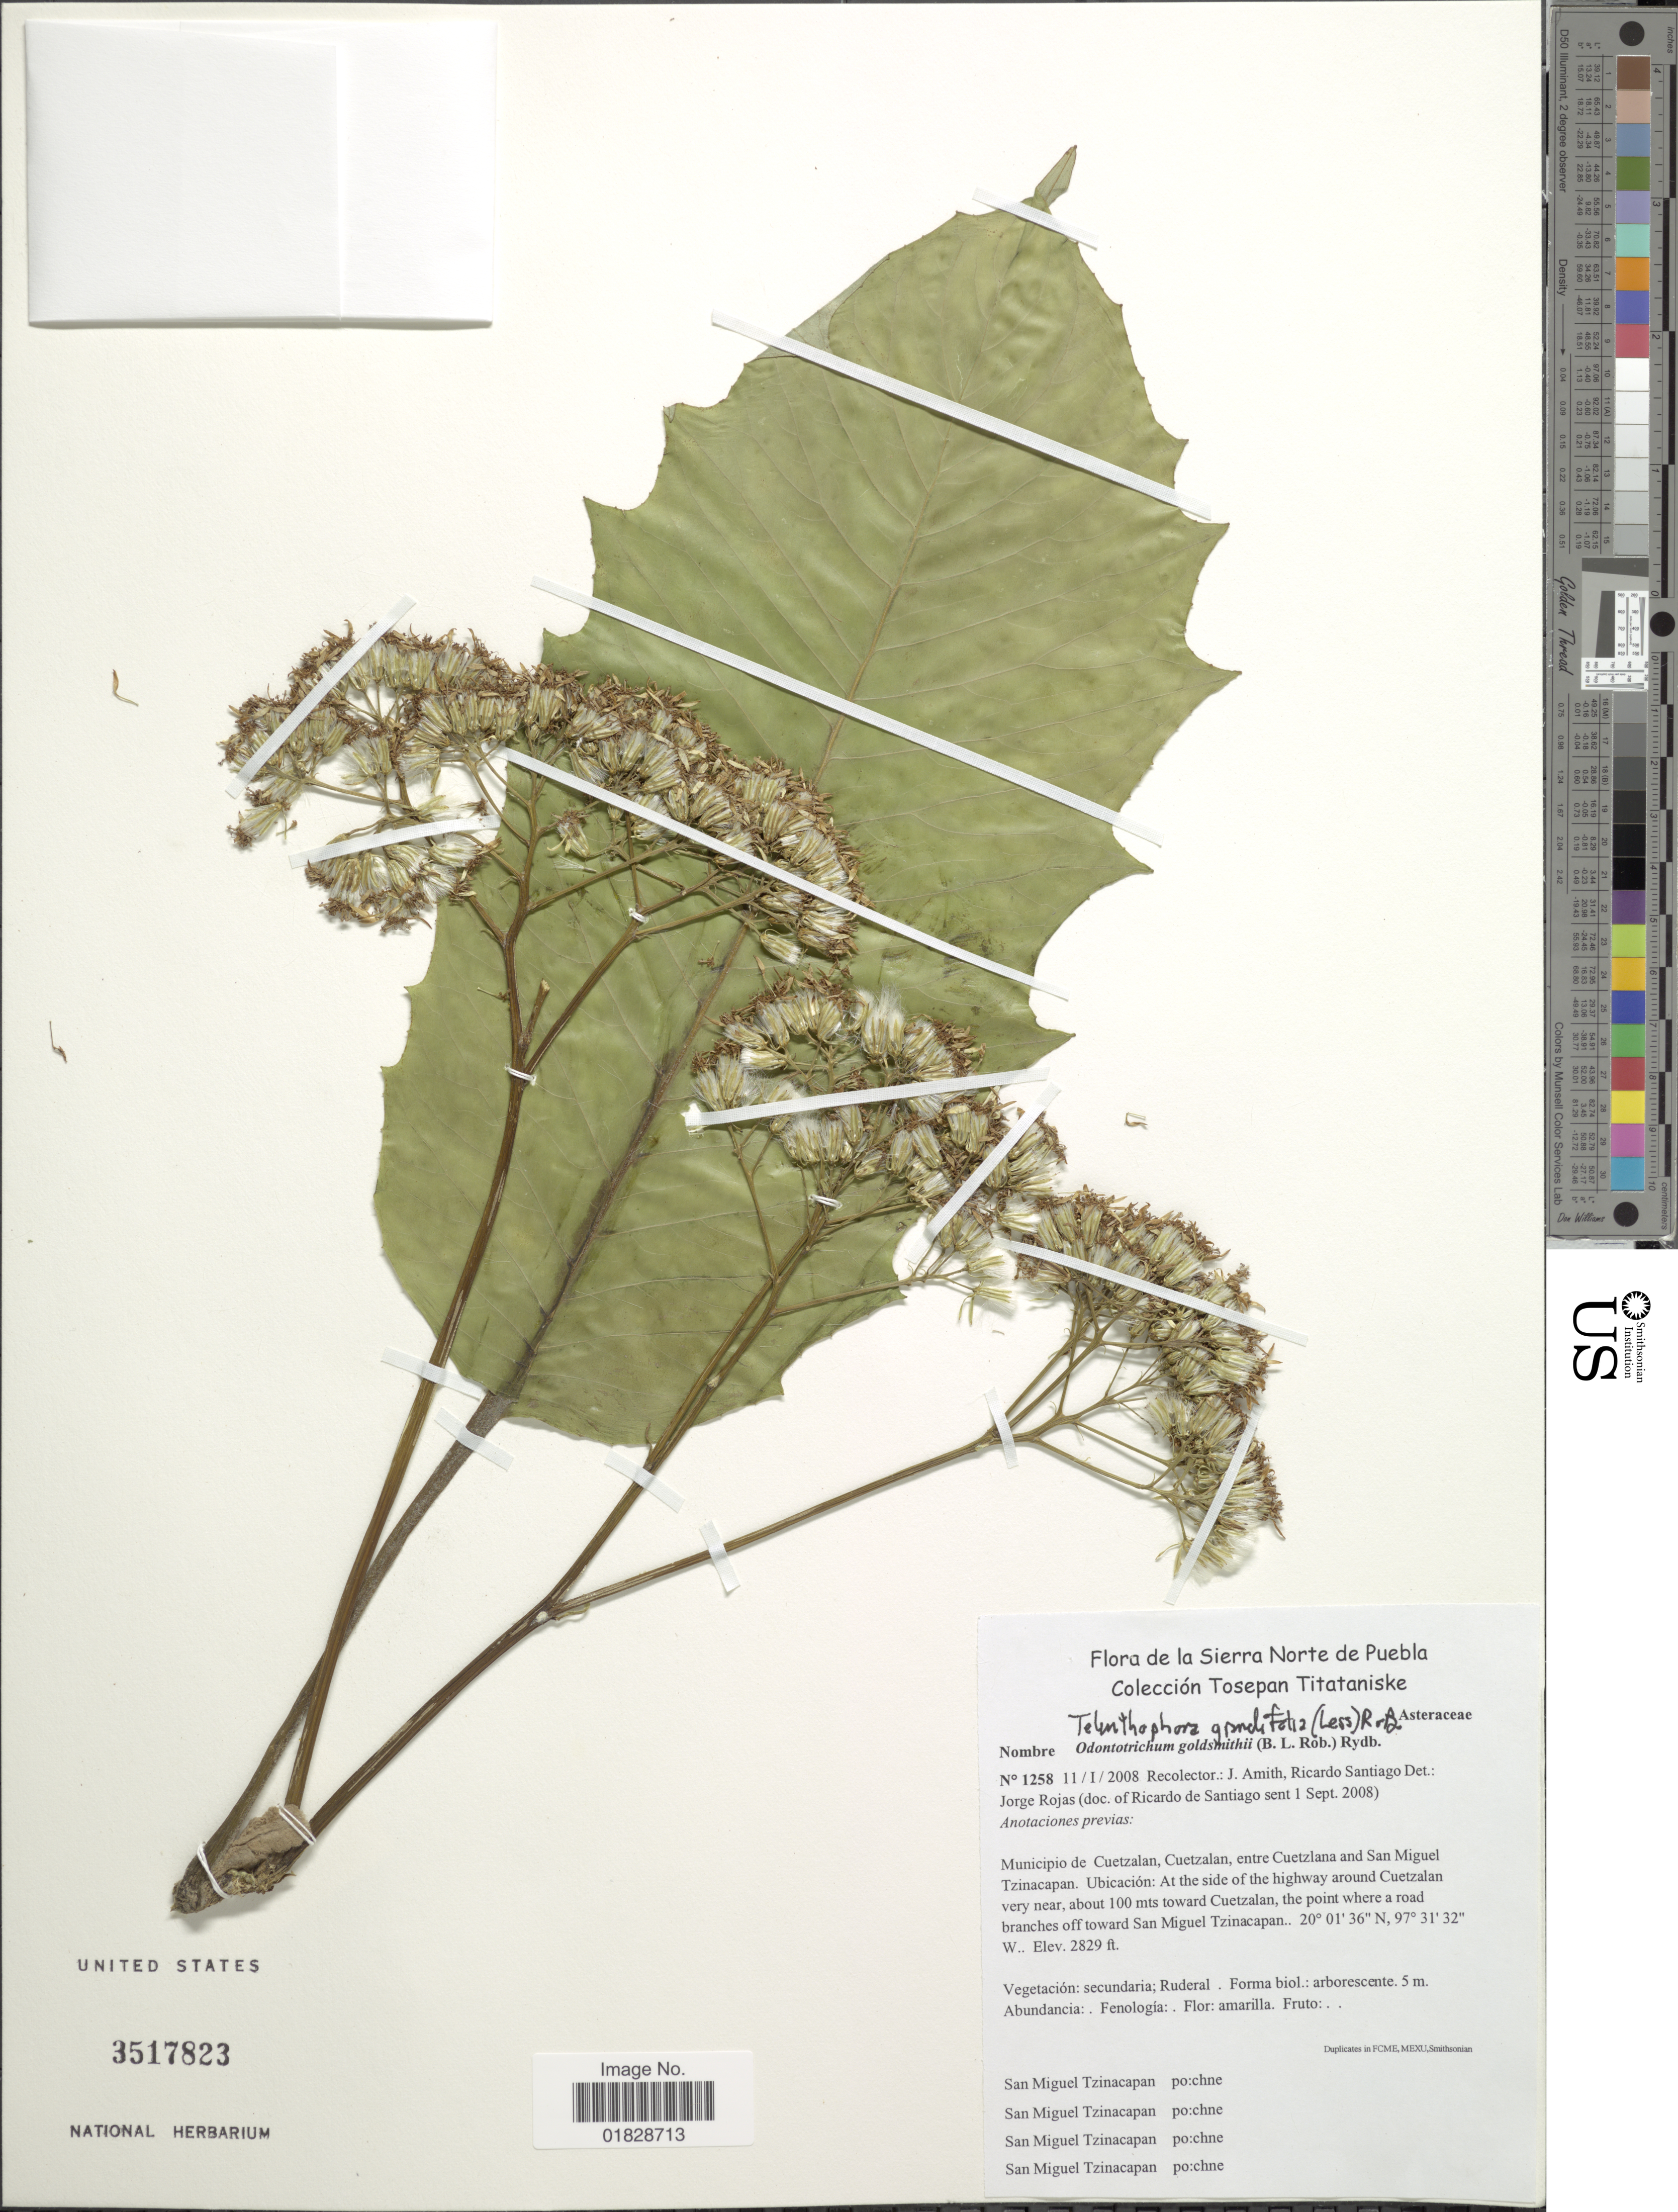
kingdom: Plantae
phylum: Tracheophyta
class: Magnoliopsida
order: Asterales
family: Asteraceae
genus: Telanthophora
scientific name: Telanthophora grandifolia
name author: (Less.) H. Rob. & Brettell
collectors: J. D. Amith & R. Santiago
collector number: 1258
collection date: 2008-01-11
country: Mexico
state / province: Puebla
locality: Sierra Norte de Puebla. Colección Tosepan Titataniske. Municipio de Cuetzalan, Cuetzalan, entre Cuetzalana and San Miguel Tzinacapan. Ubicación: At the side of the highway around Cuetzalan very near, about 100 mts toward Cuetzalan, the point where a road branches off toward San Miguel Tzinacapan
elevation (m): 862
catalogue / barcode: US 3517823